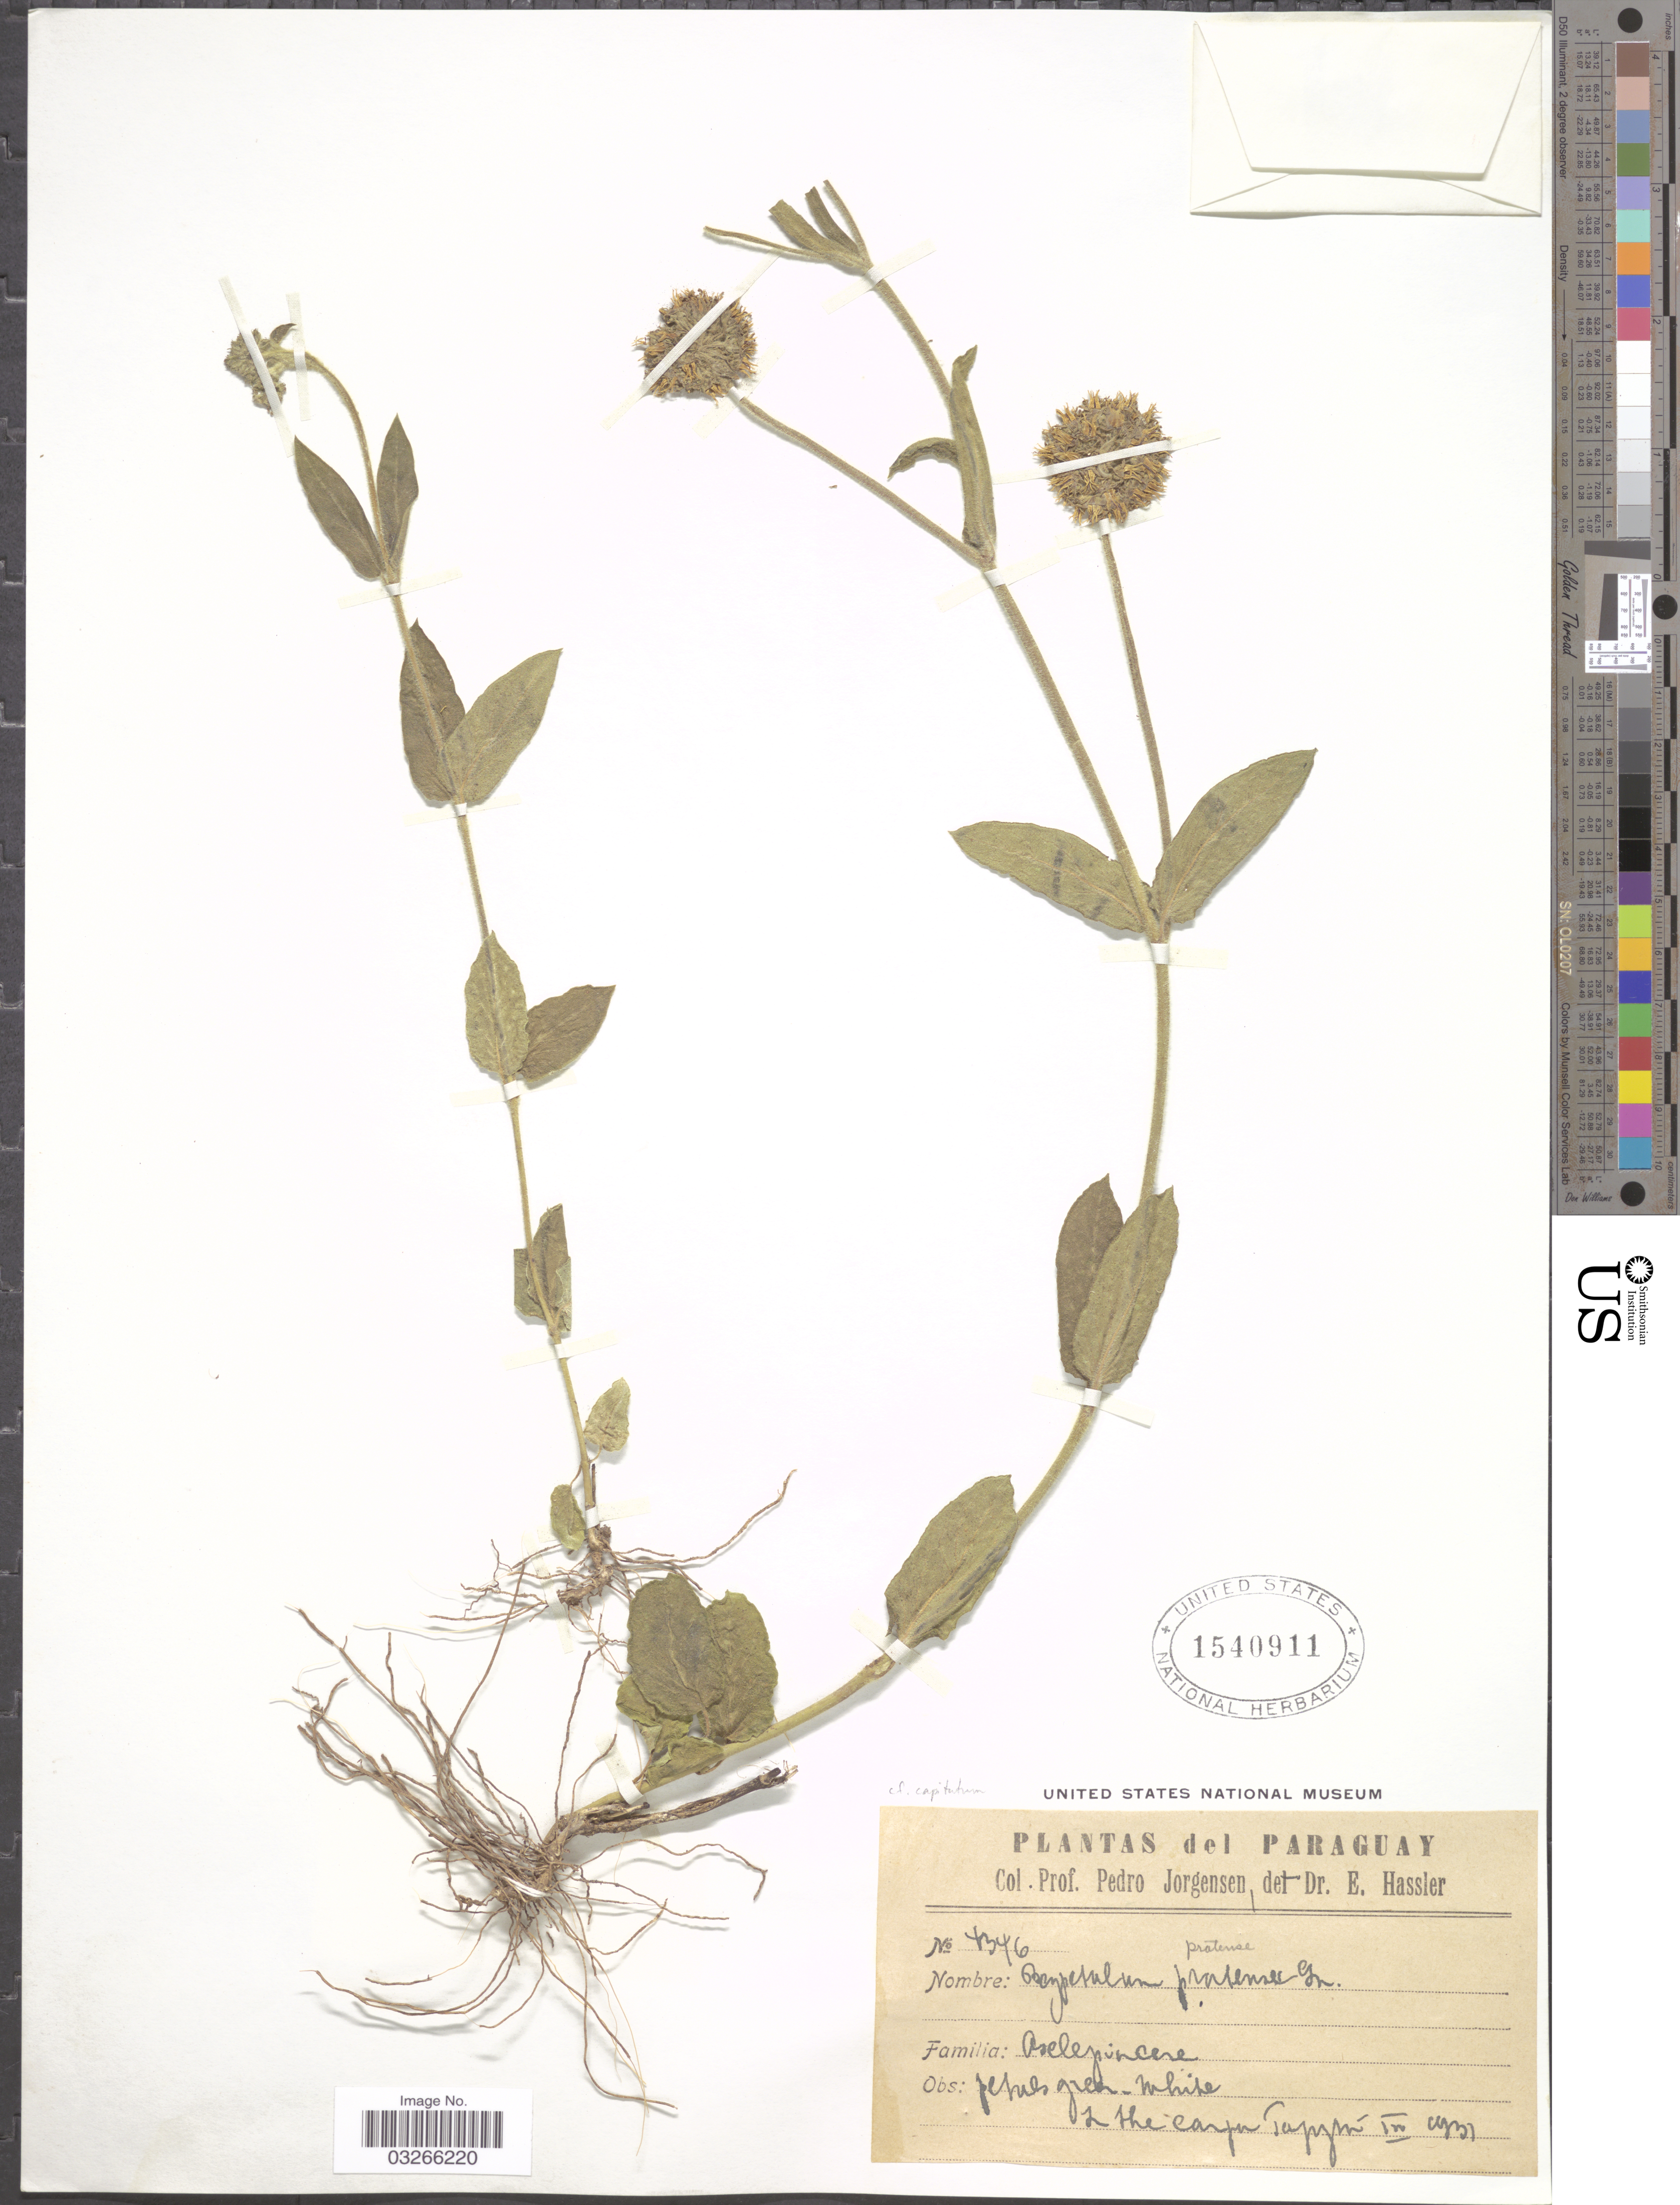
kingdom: Plantae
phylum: Tracheophyta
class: Magnoliopsida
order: Gentianales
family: Apocynaceae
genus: Oxypetalum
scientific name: Oxypetalum capitatum Mart. subsp. capitatum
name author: Mart.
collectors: P. Jörgensen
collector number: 4346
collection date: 1931-03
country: Paraguay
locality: Tapyta.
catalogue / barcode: US 1540911